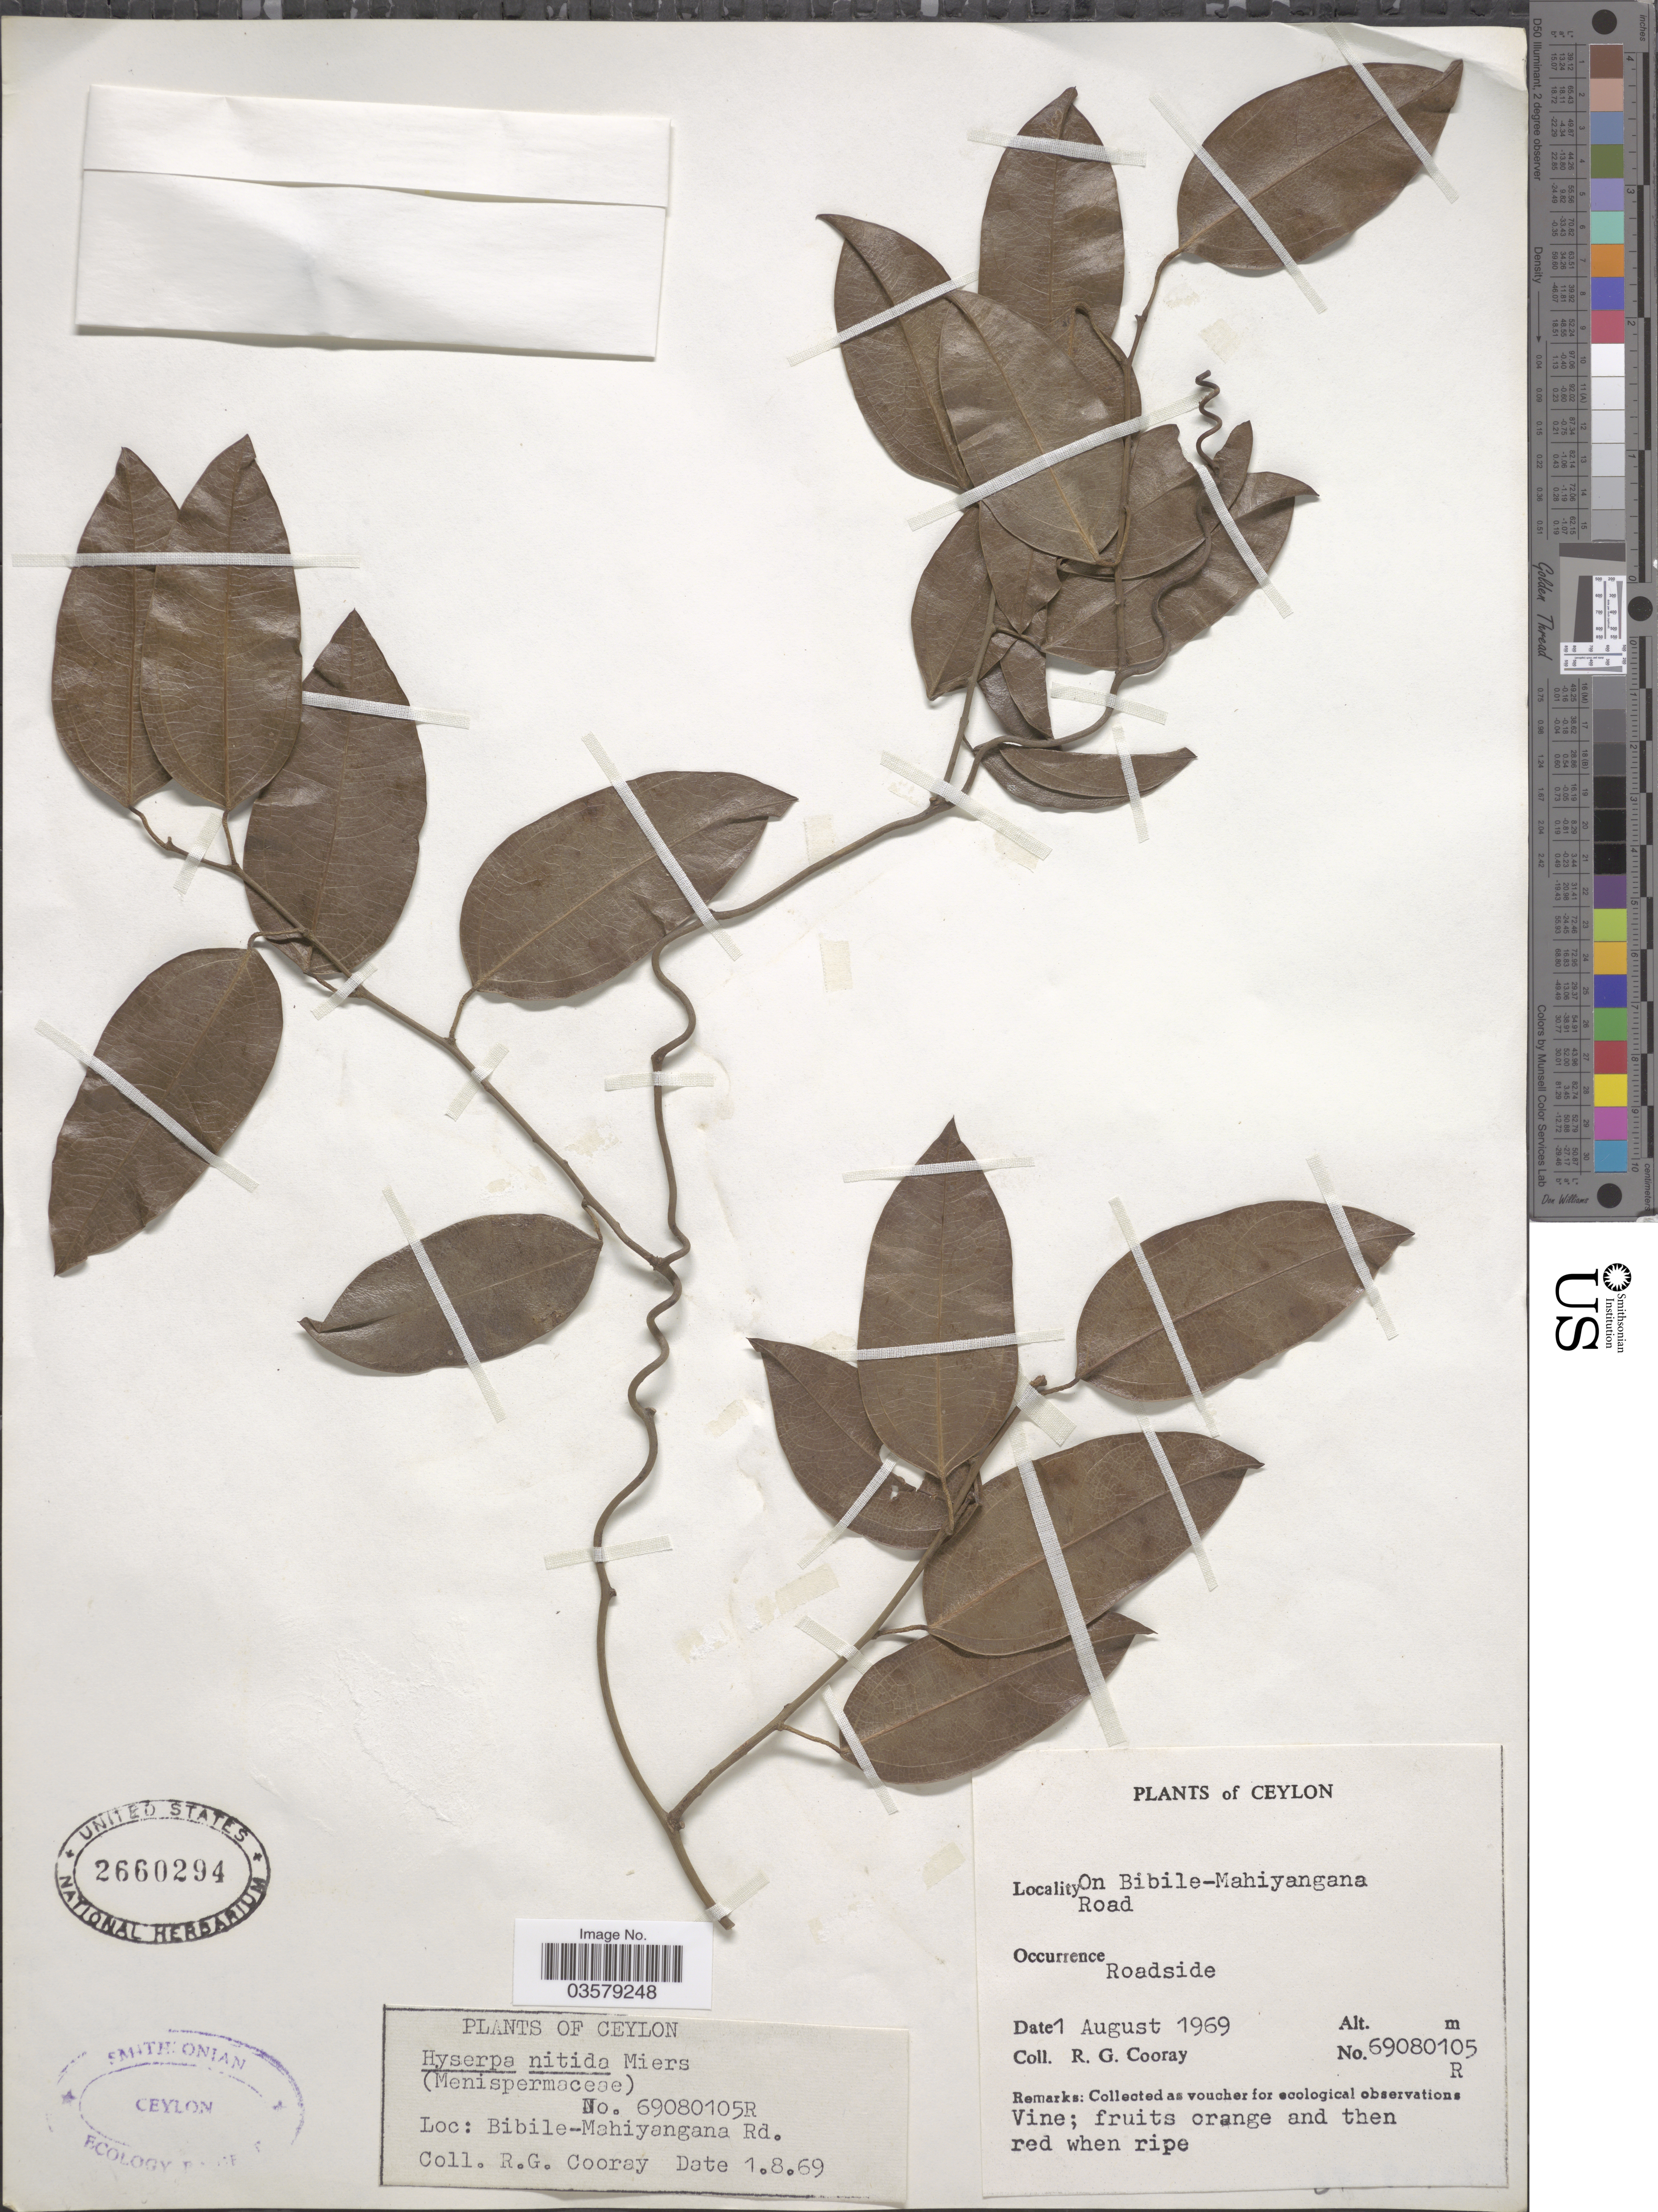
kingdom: Plantae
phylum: Tracheophyta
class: Magnoliopsida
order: Ranunculales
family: Menispermaceae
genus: Hypserpa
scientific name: Hypserpa nitida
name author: Miers ex Benth.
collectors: R. Cooray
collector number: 69080105R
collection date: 1969-08-01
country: Sri Lanka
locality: Ceylon. On Bibile-Mahiyangana Road.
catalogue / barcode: US 2660294